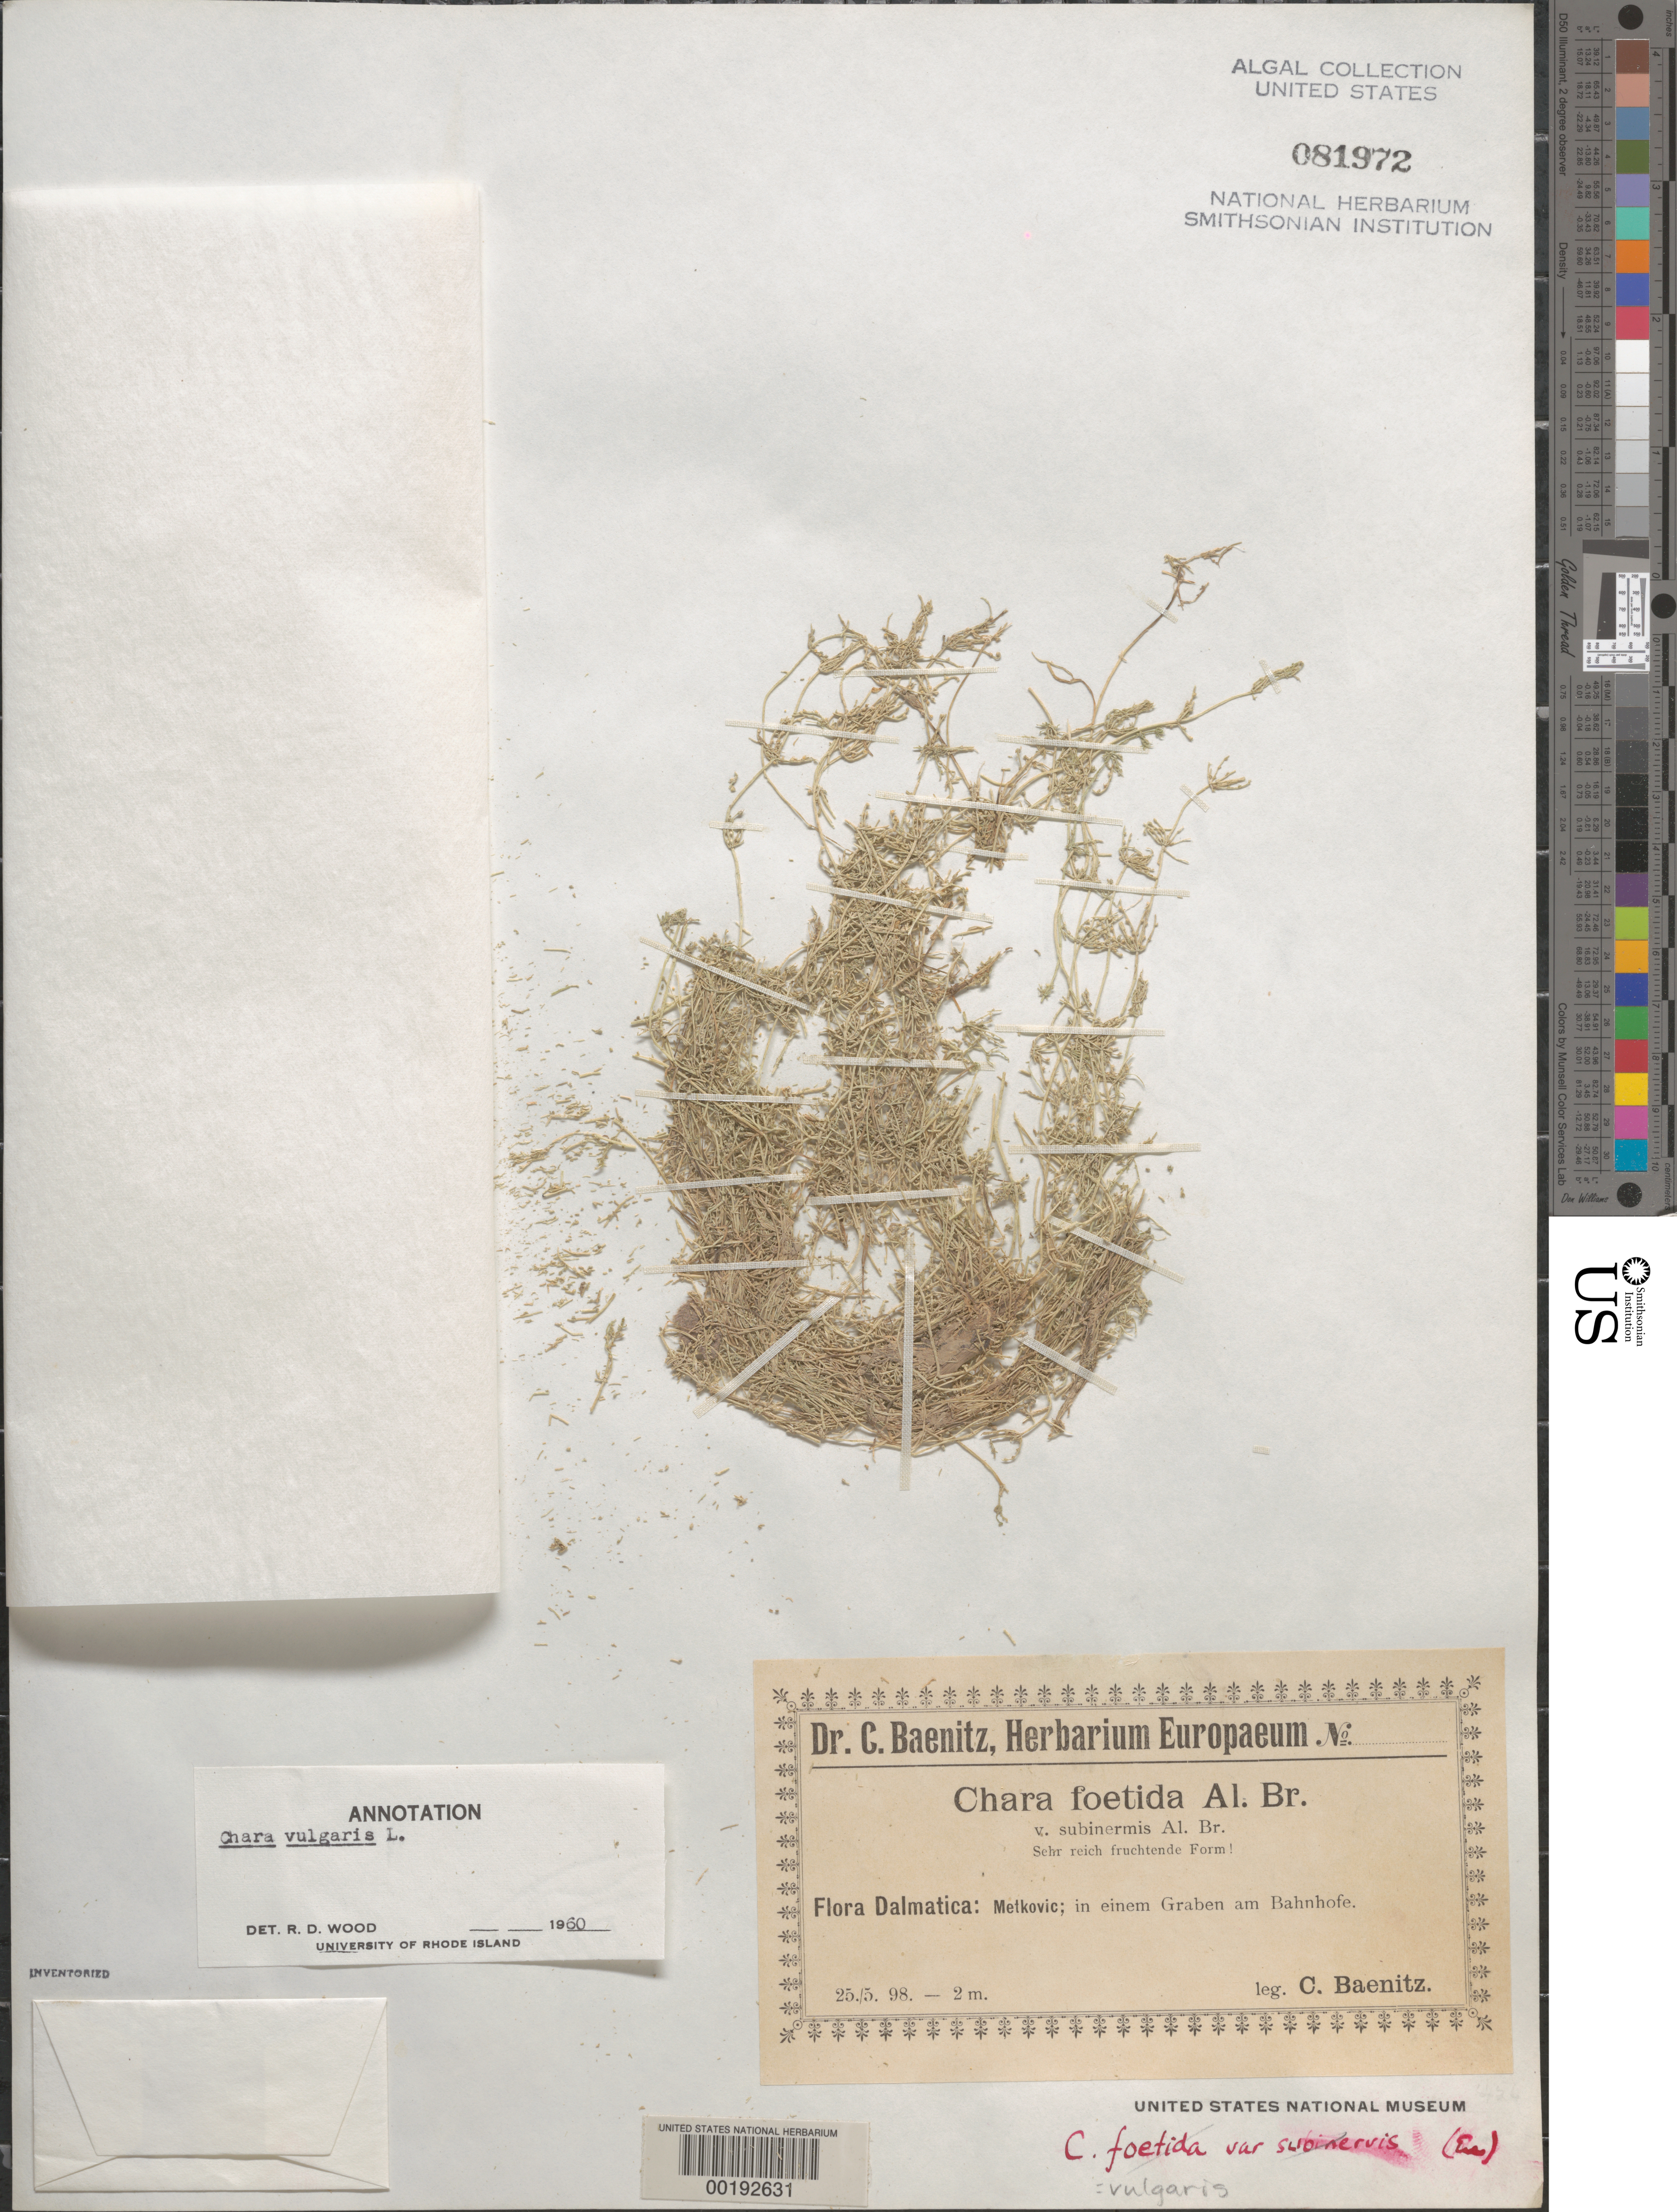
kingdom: Plantae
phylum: Charophyta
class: Charophyceae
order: Charales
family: Characeae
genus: Chara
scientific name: Chara vulgaris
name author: L.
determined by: Wood, R. D.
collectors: C. G. Baenitz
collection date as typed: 25 May 1898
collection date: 1898-05-25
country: Croatia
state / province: Dubrovnik-Neretva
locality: Metkovic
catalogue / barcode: US 81972